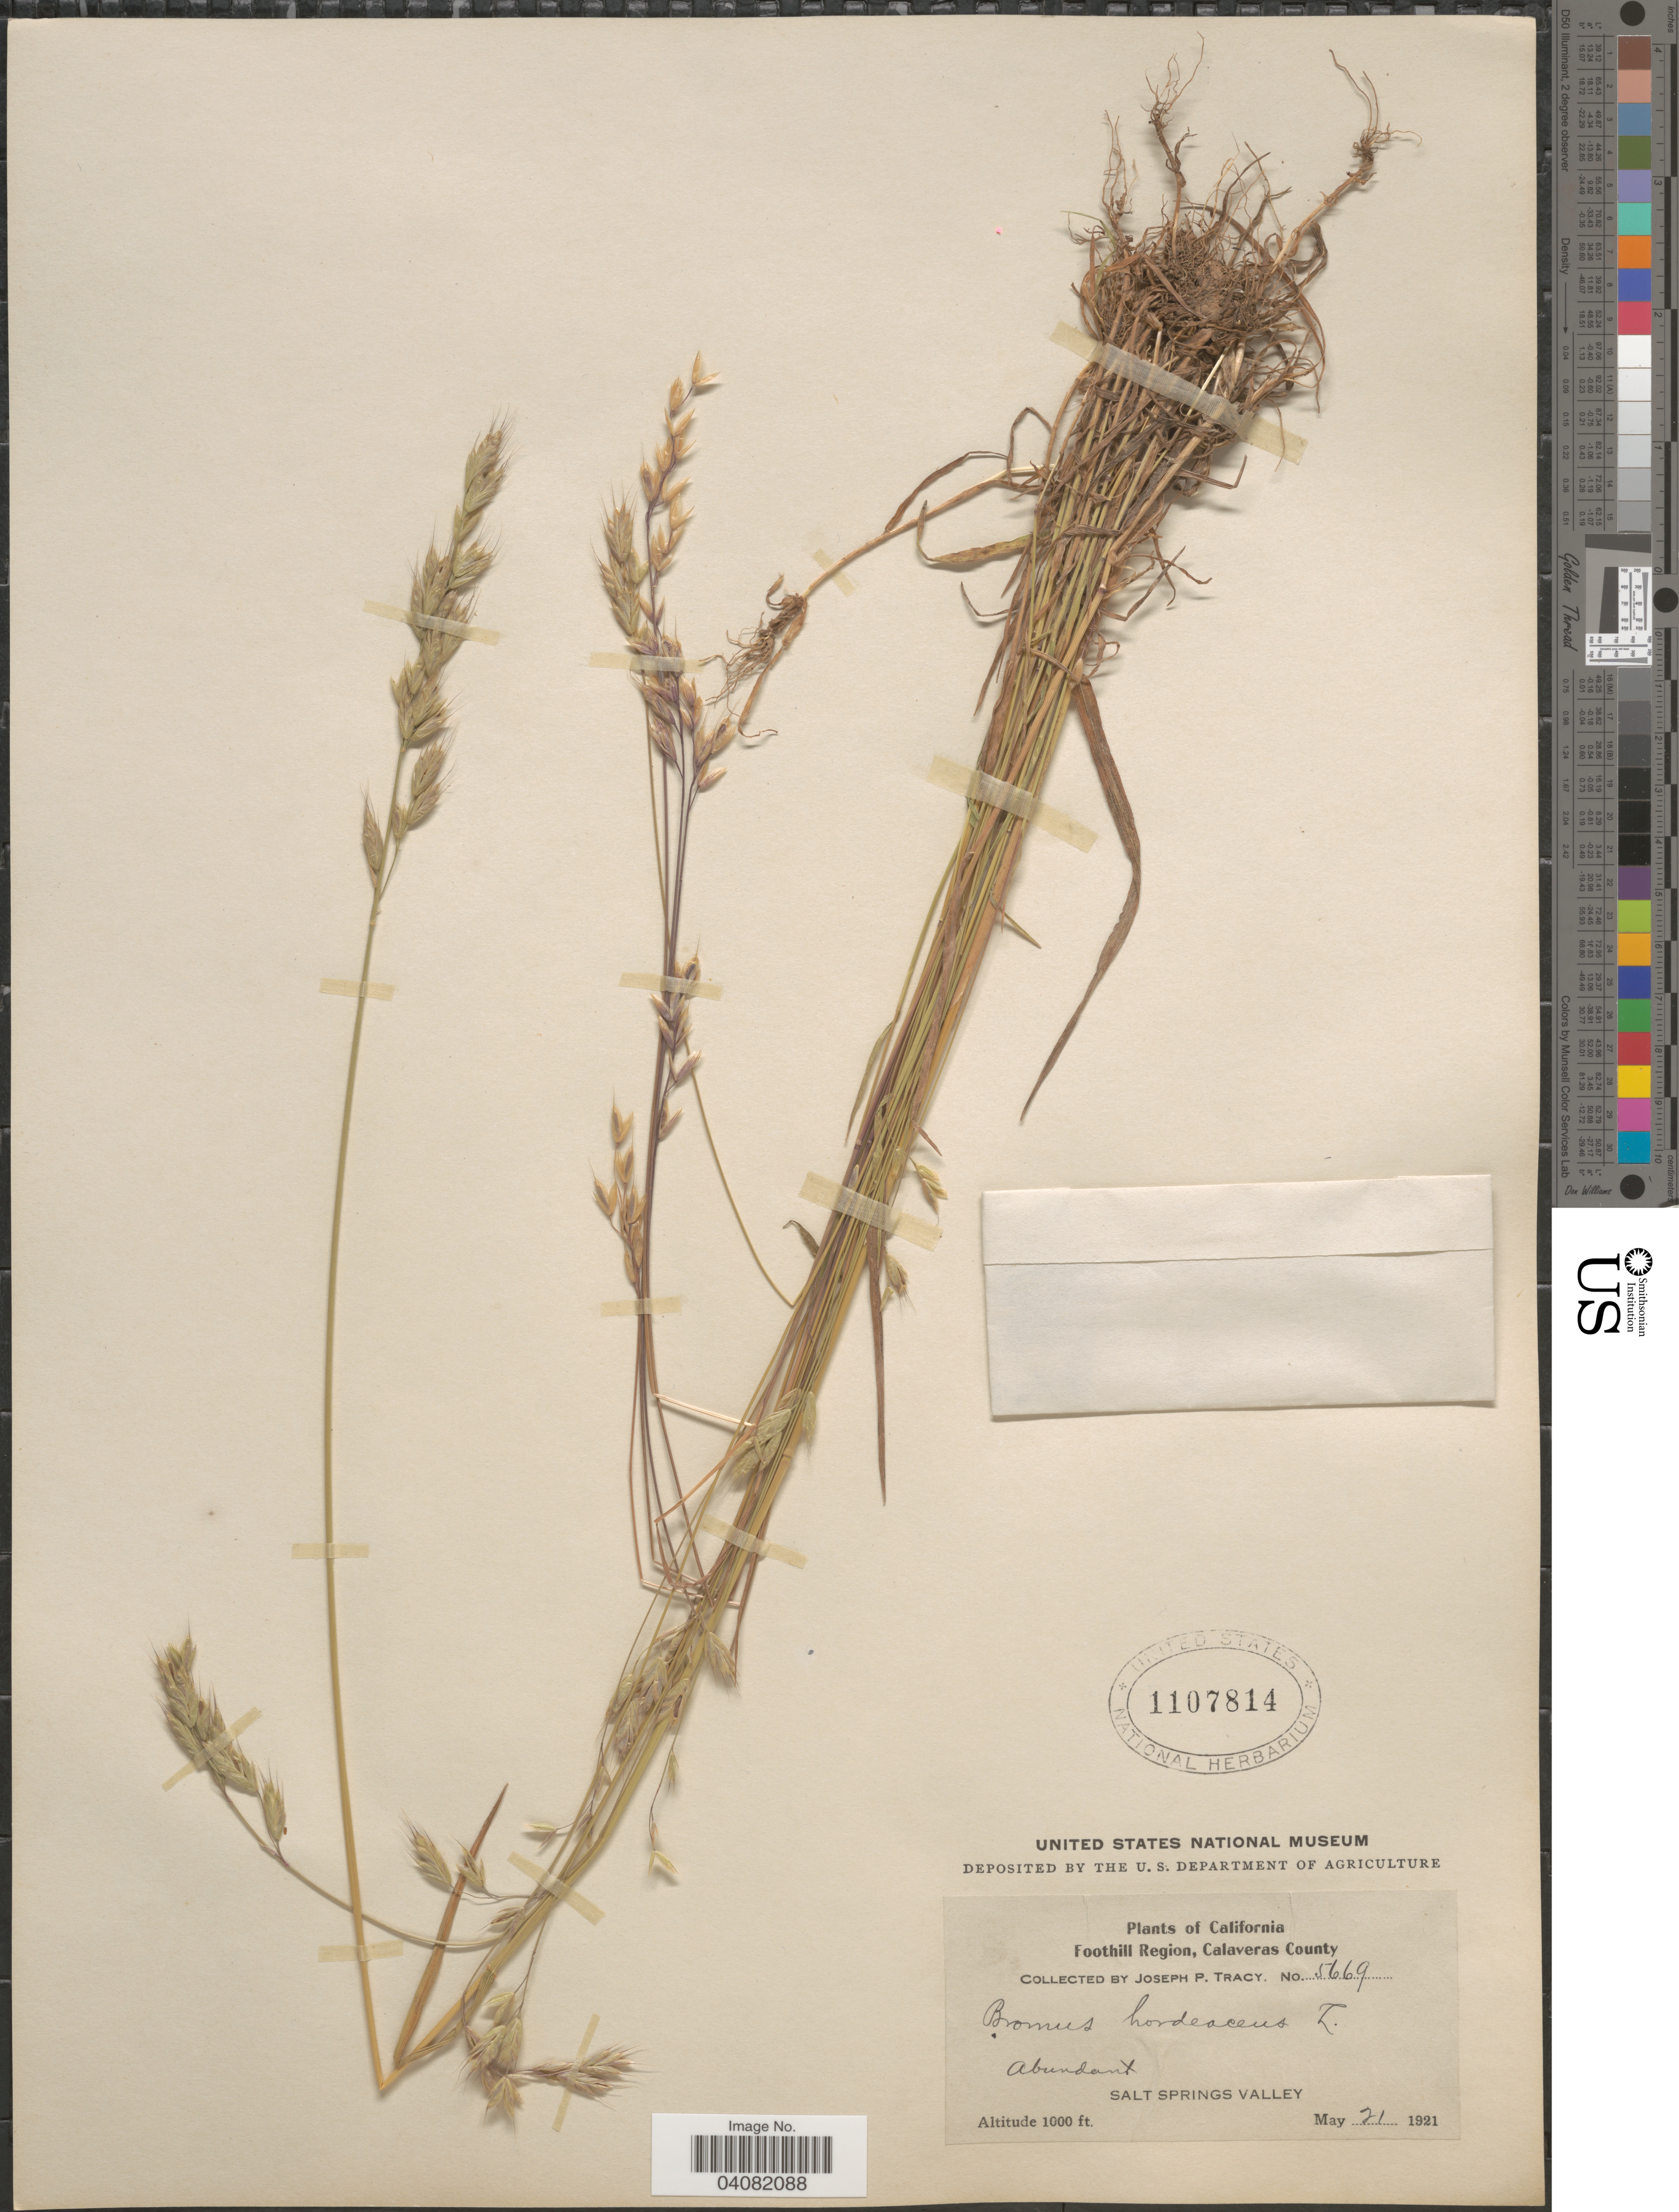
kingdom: Plantae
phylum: Tracheophyta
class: Liliopsida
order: Poales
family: Poaceae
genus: Bromus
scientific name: Bromus hordeaceus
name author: L.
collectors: J. Tracy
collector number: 5669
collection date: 1921-05-21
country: United States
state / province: California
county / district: Calaveras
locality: Foothill Region, Calaveras County. Salt Springs Valley.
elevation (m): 305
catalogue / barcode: US 1107814